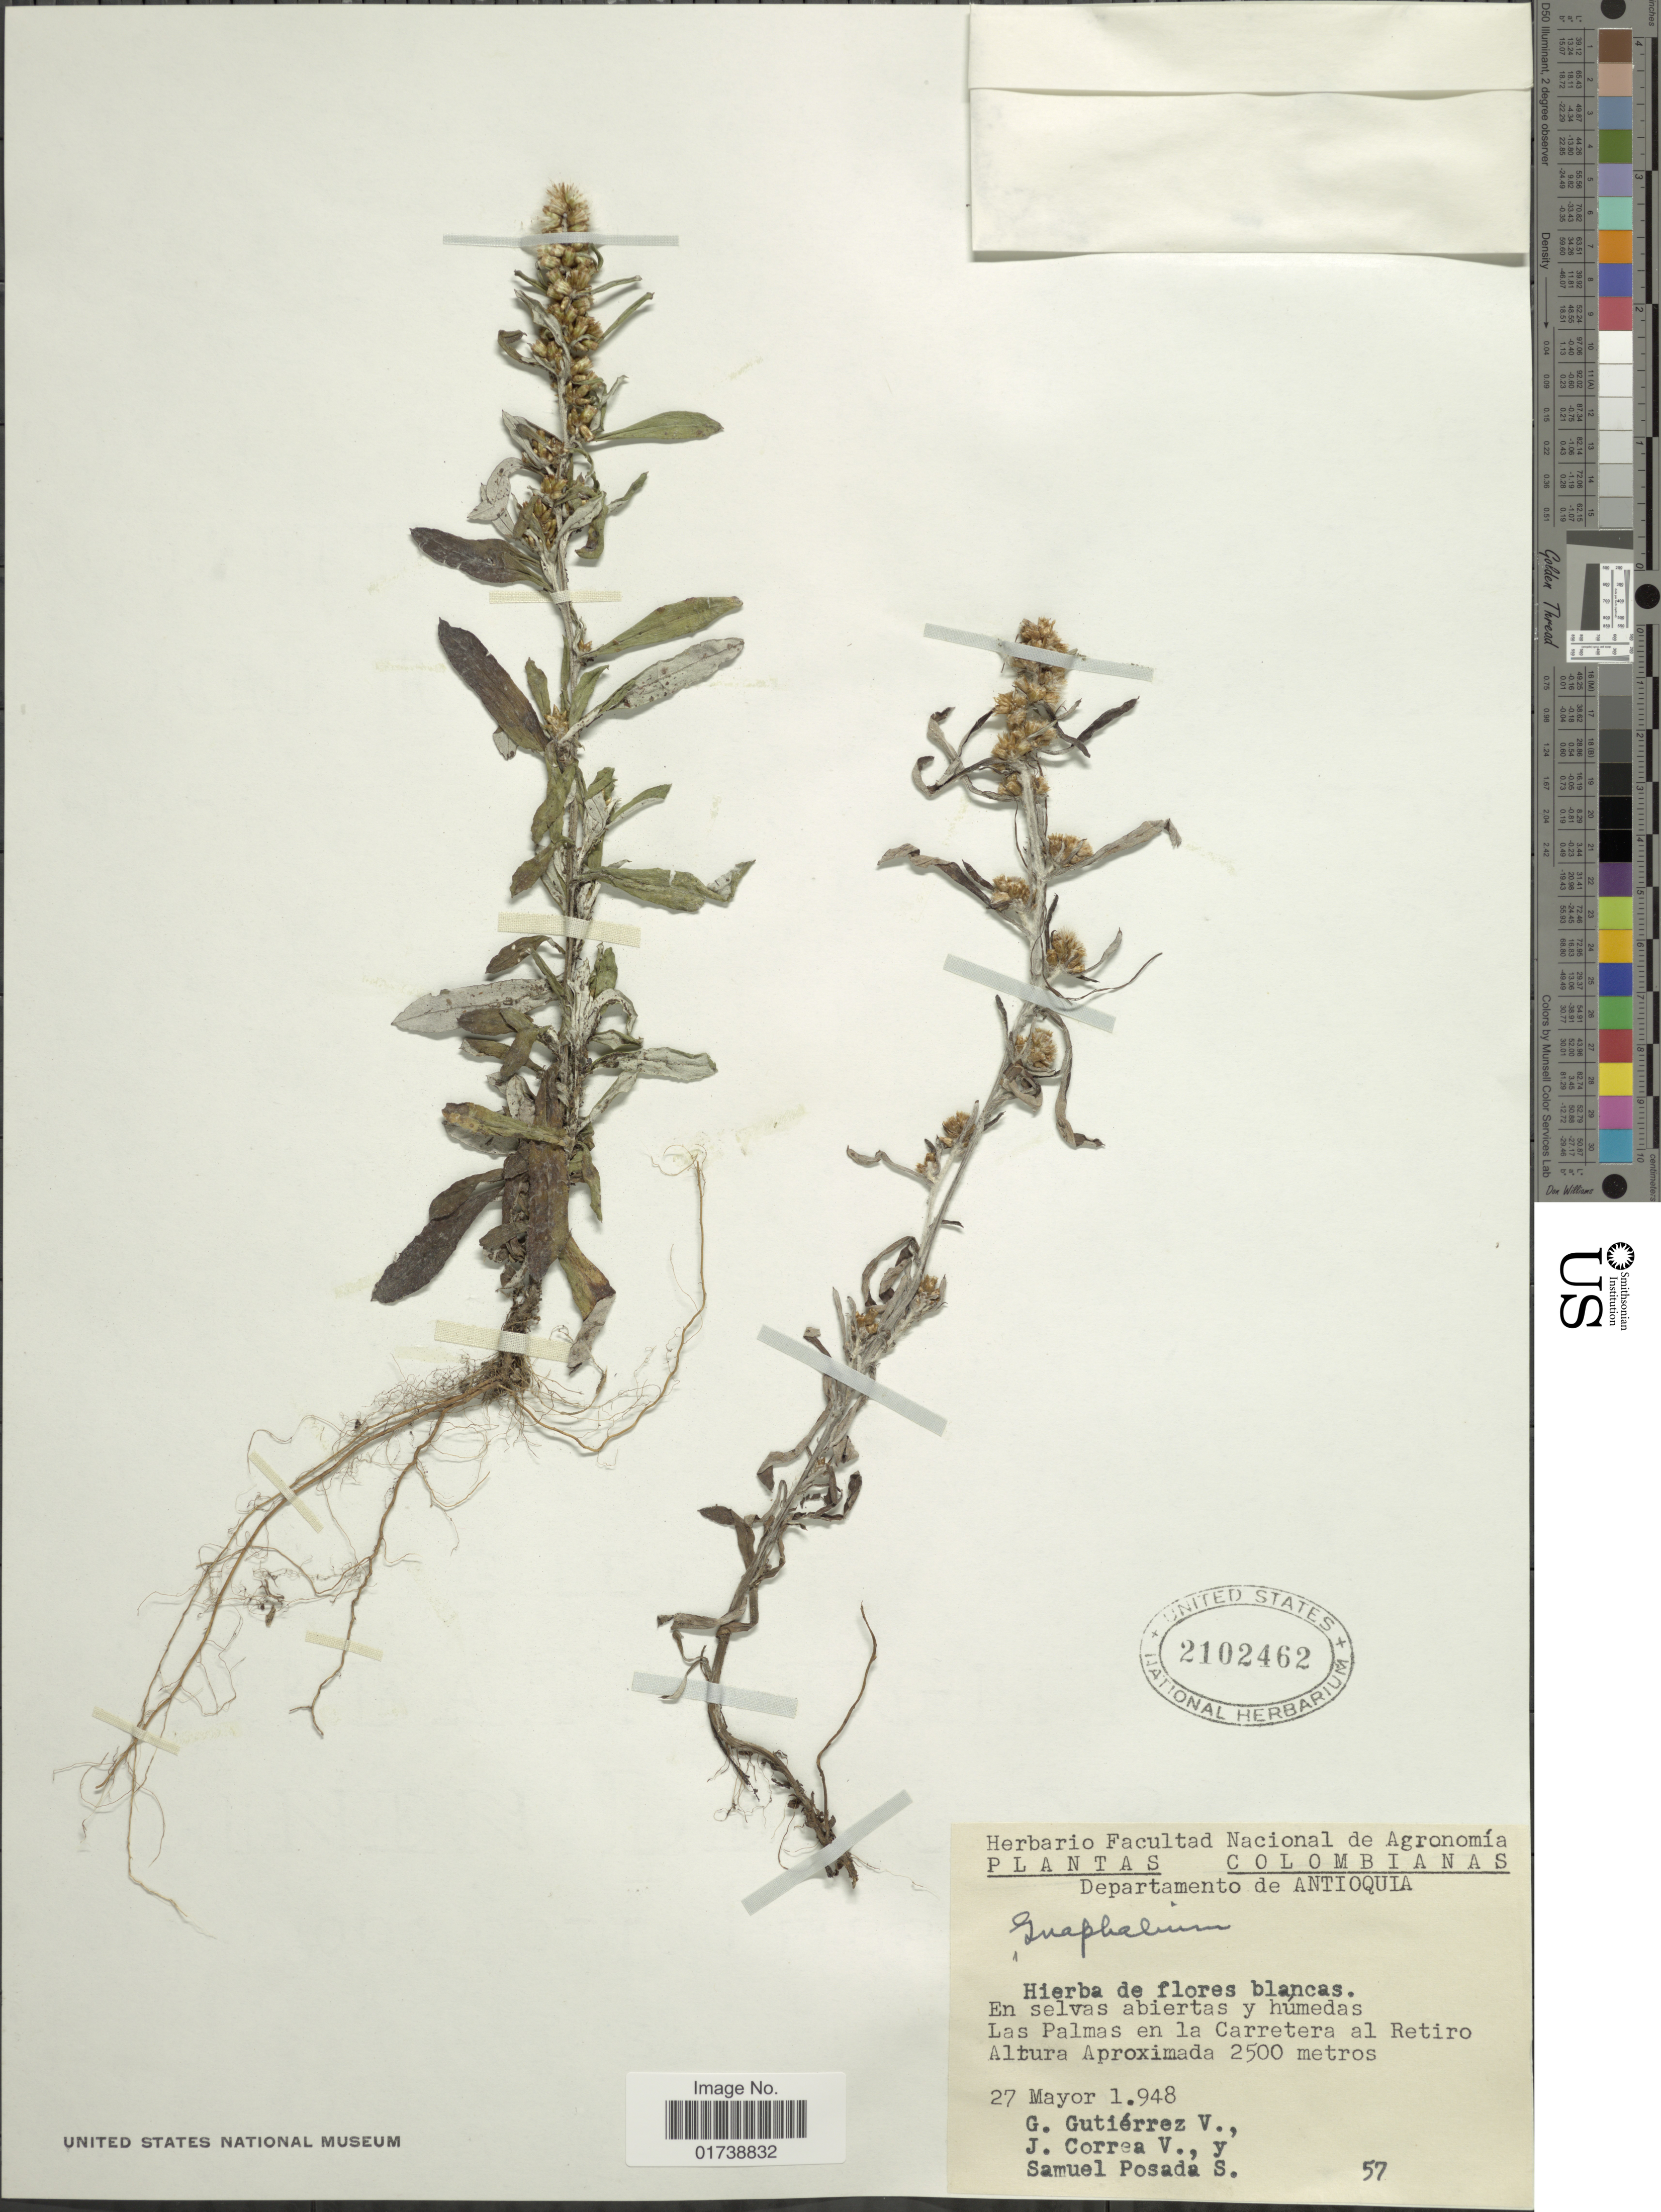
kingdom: Plantae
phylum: Tracheophyta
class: Magnoliopsida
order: Asterales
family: Asteraceae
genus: Gamochaeta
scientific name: Gamochaeta sp.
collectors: G. Gutiérrez V., J. Correa V. & S. Posada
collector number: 57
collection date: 1948-05-27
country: Colombia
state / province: Antioquia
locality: En selvas abiertas y humedas, Las Palmas en la Carretera al Retiro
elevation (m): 2500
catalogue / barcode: US 2102462